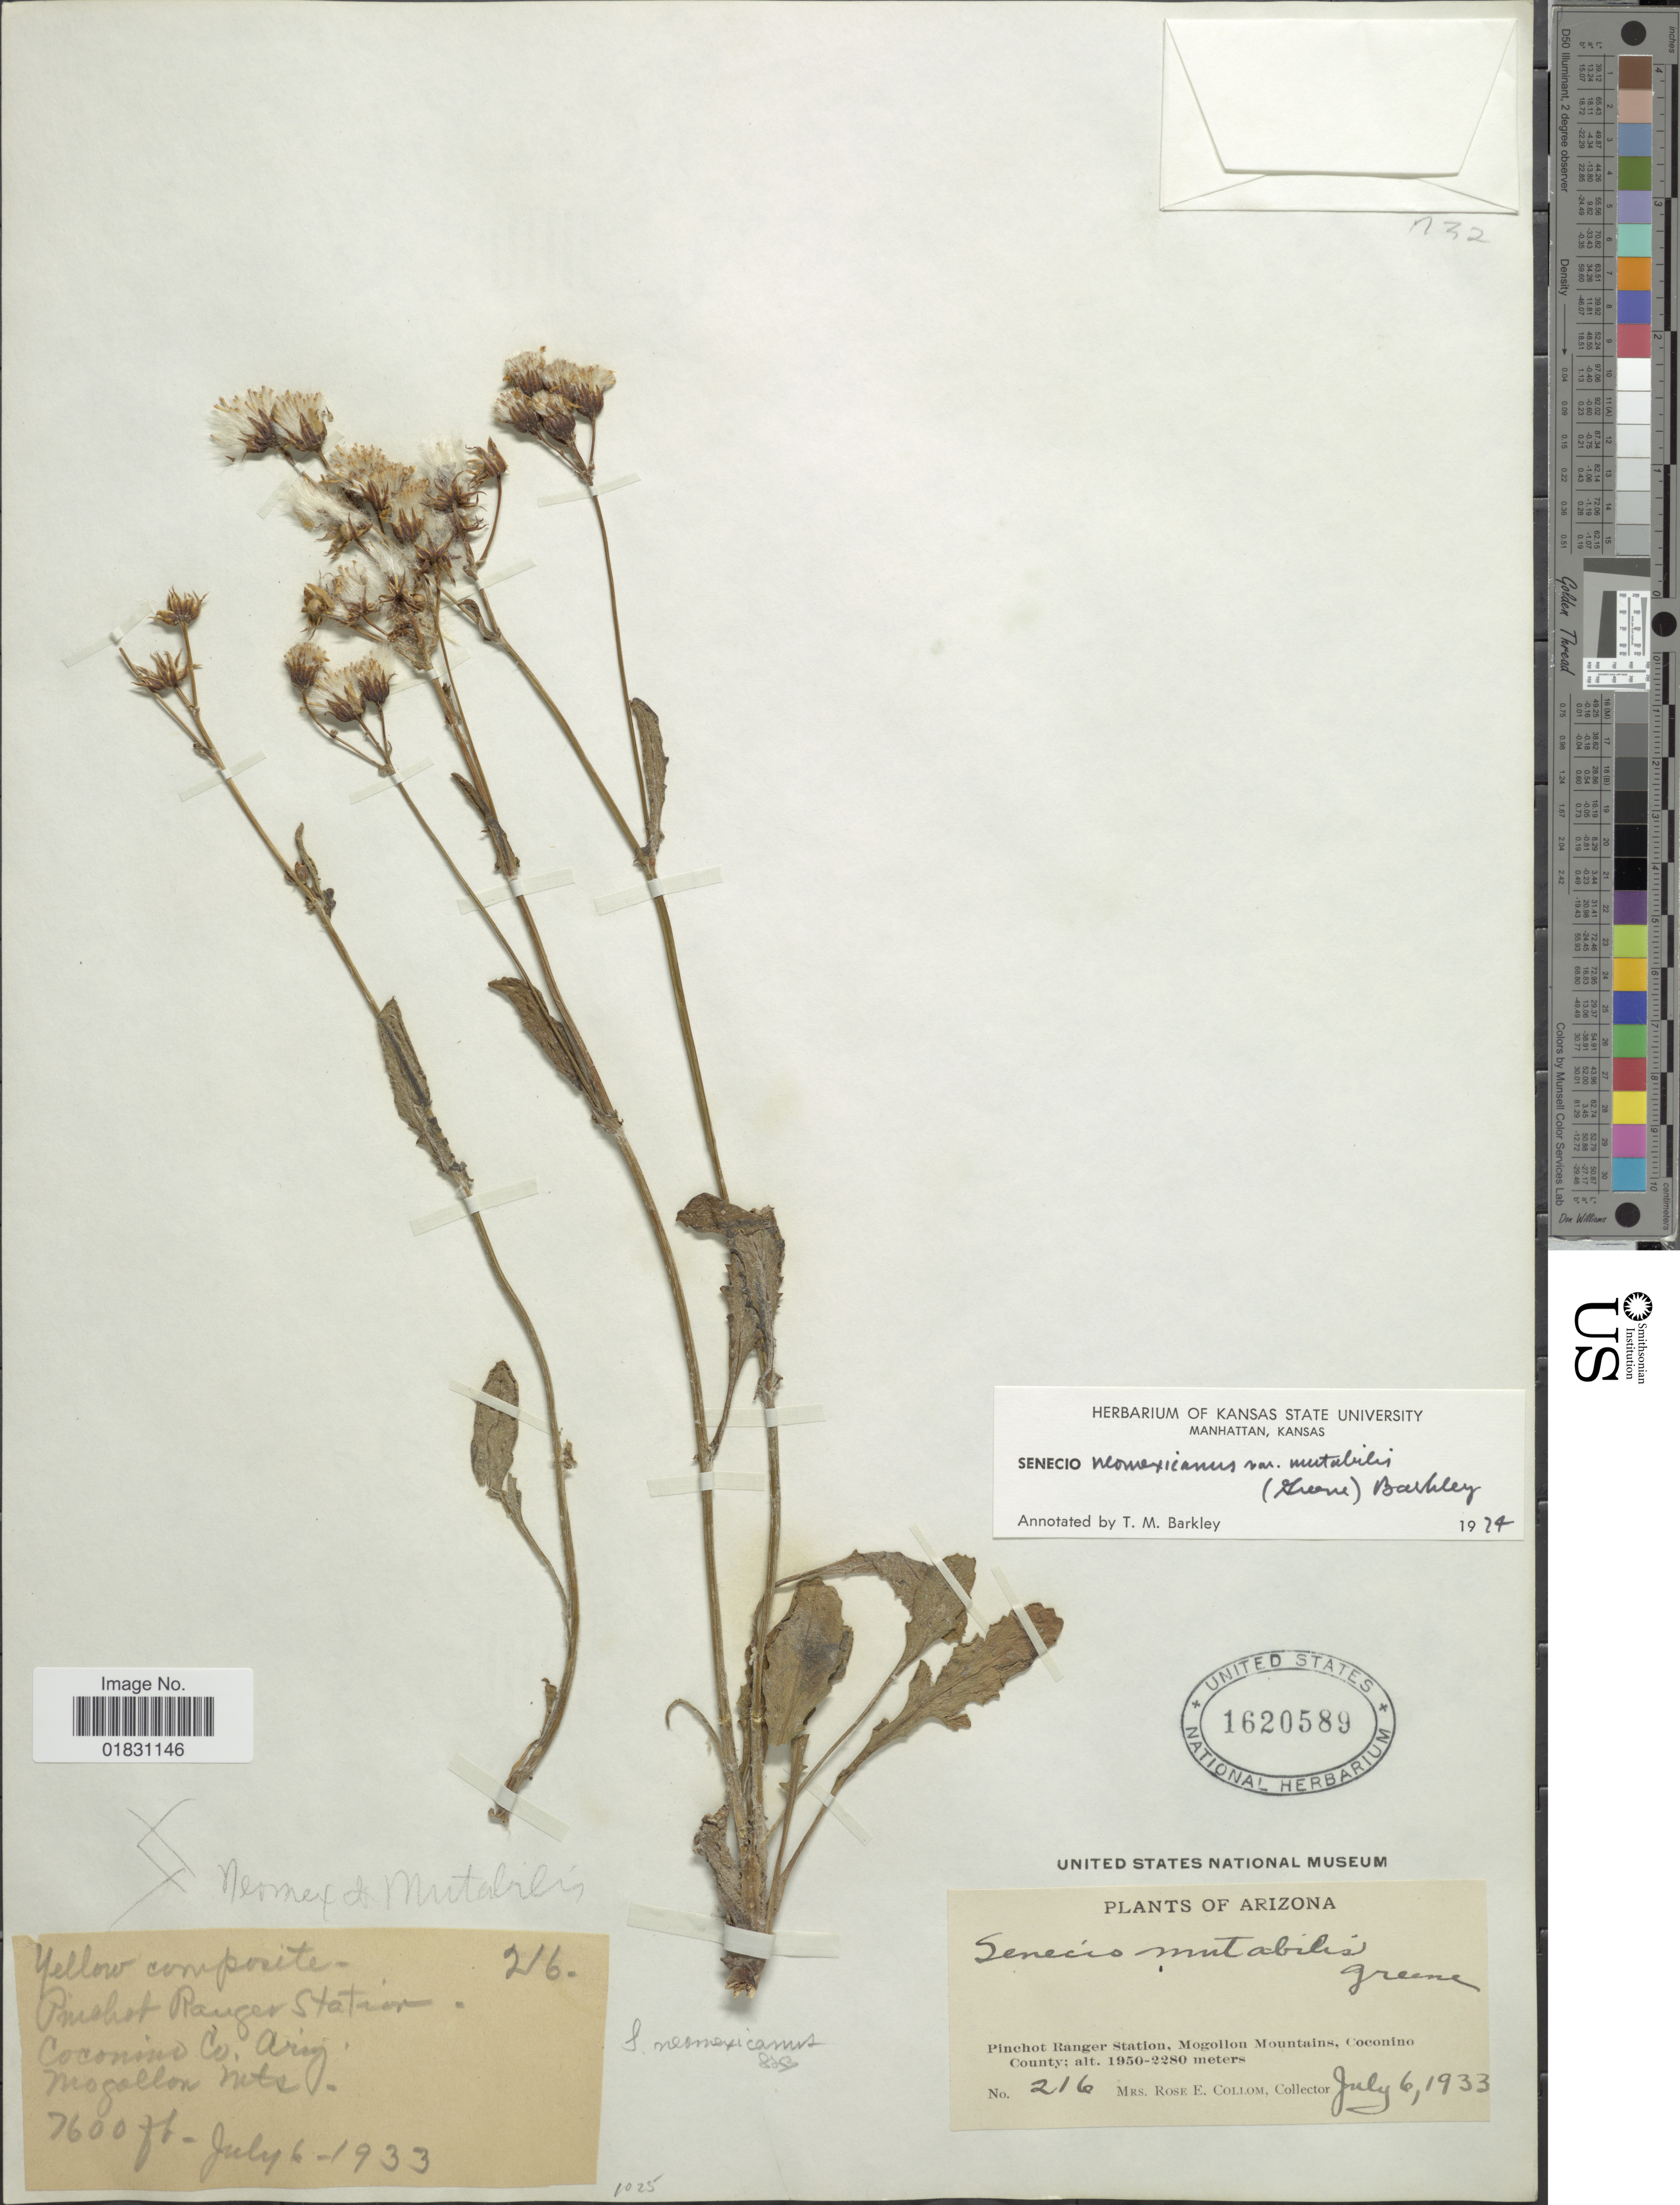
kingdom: Plantae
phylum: Tracheophyta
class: Magnoliopsida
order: Asterales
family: Asteraceae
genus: Packera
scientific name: Packera neomexicana var. mutabilis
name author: (Greene) W.A. Weber & Á. Löve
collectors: R. E. Collom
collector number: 216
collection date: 1933-07-06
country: United States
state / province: Arizona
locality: Pinchot Ranger Station, Mogollon Mountains, Coconino County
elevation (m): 1950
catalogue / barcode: US 1620589